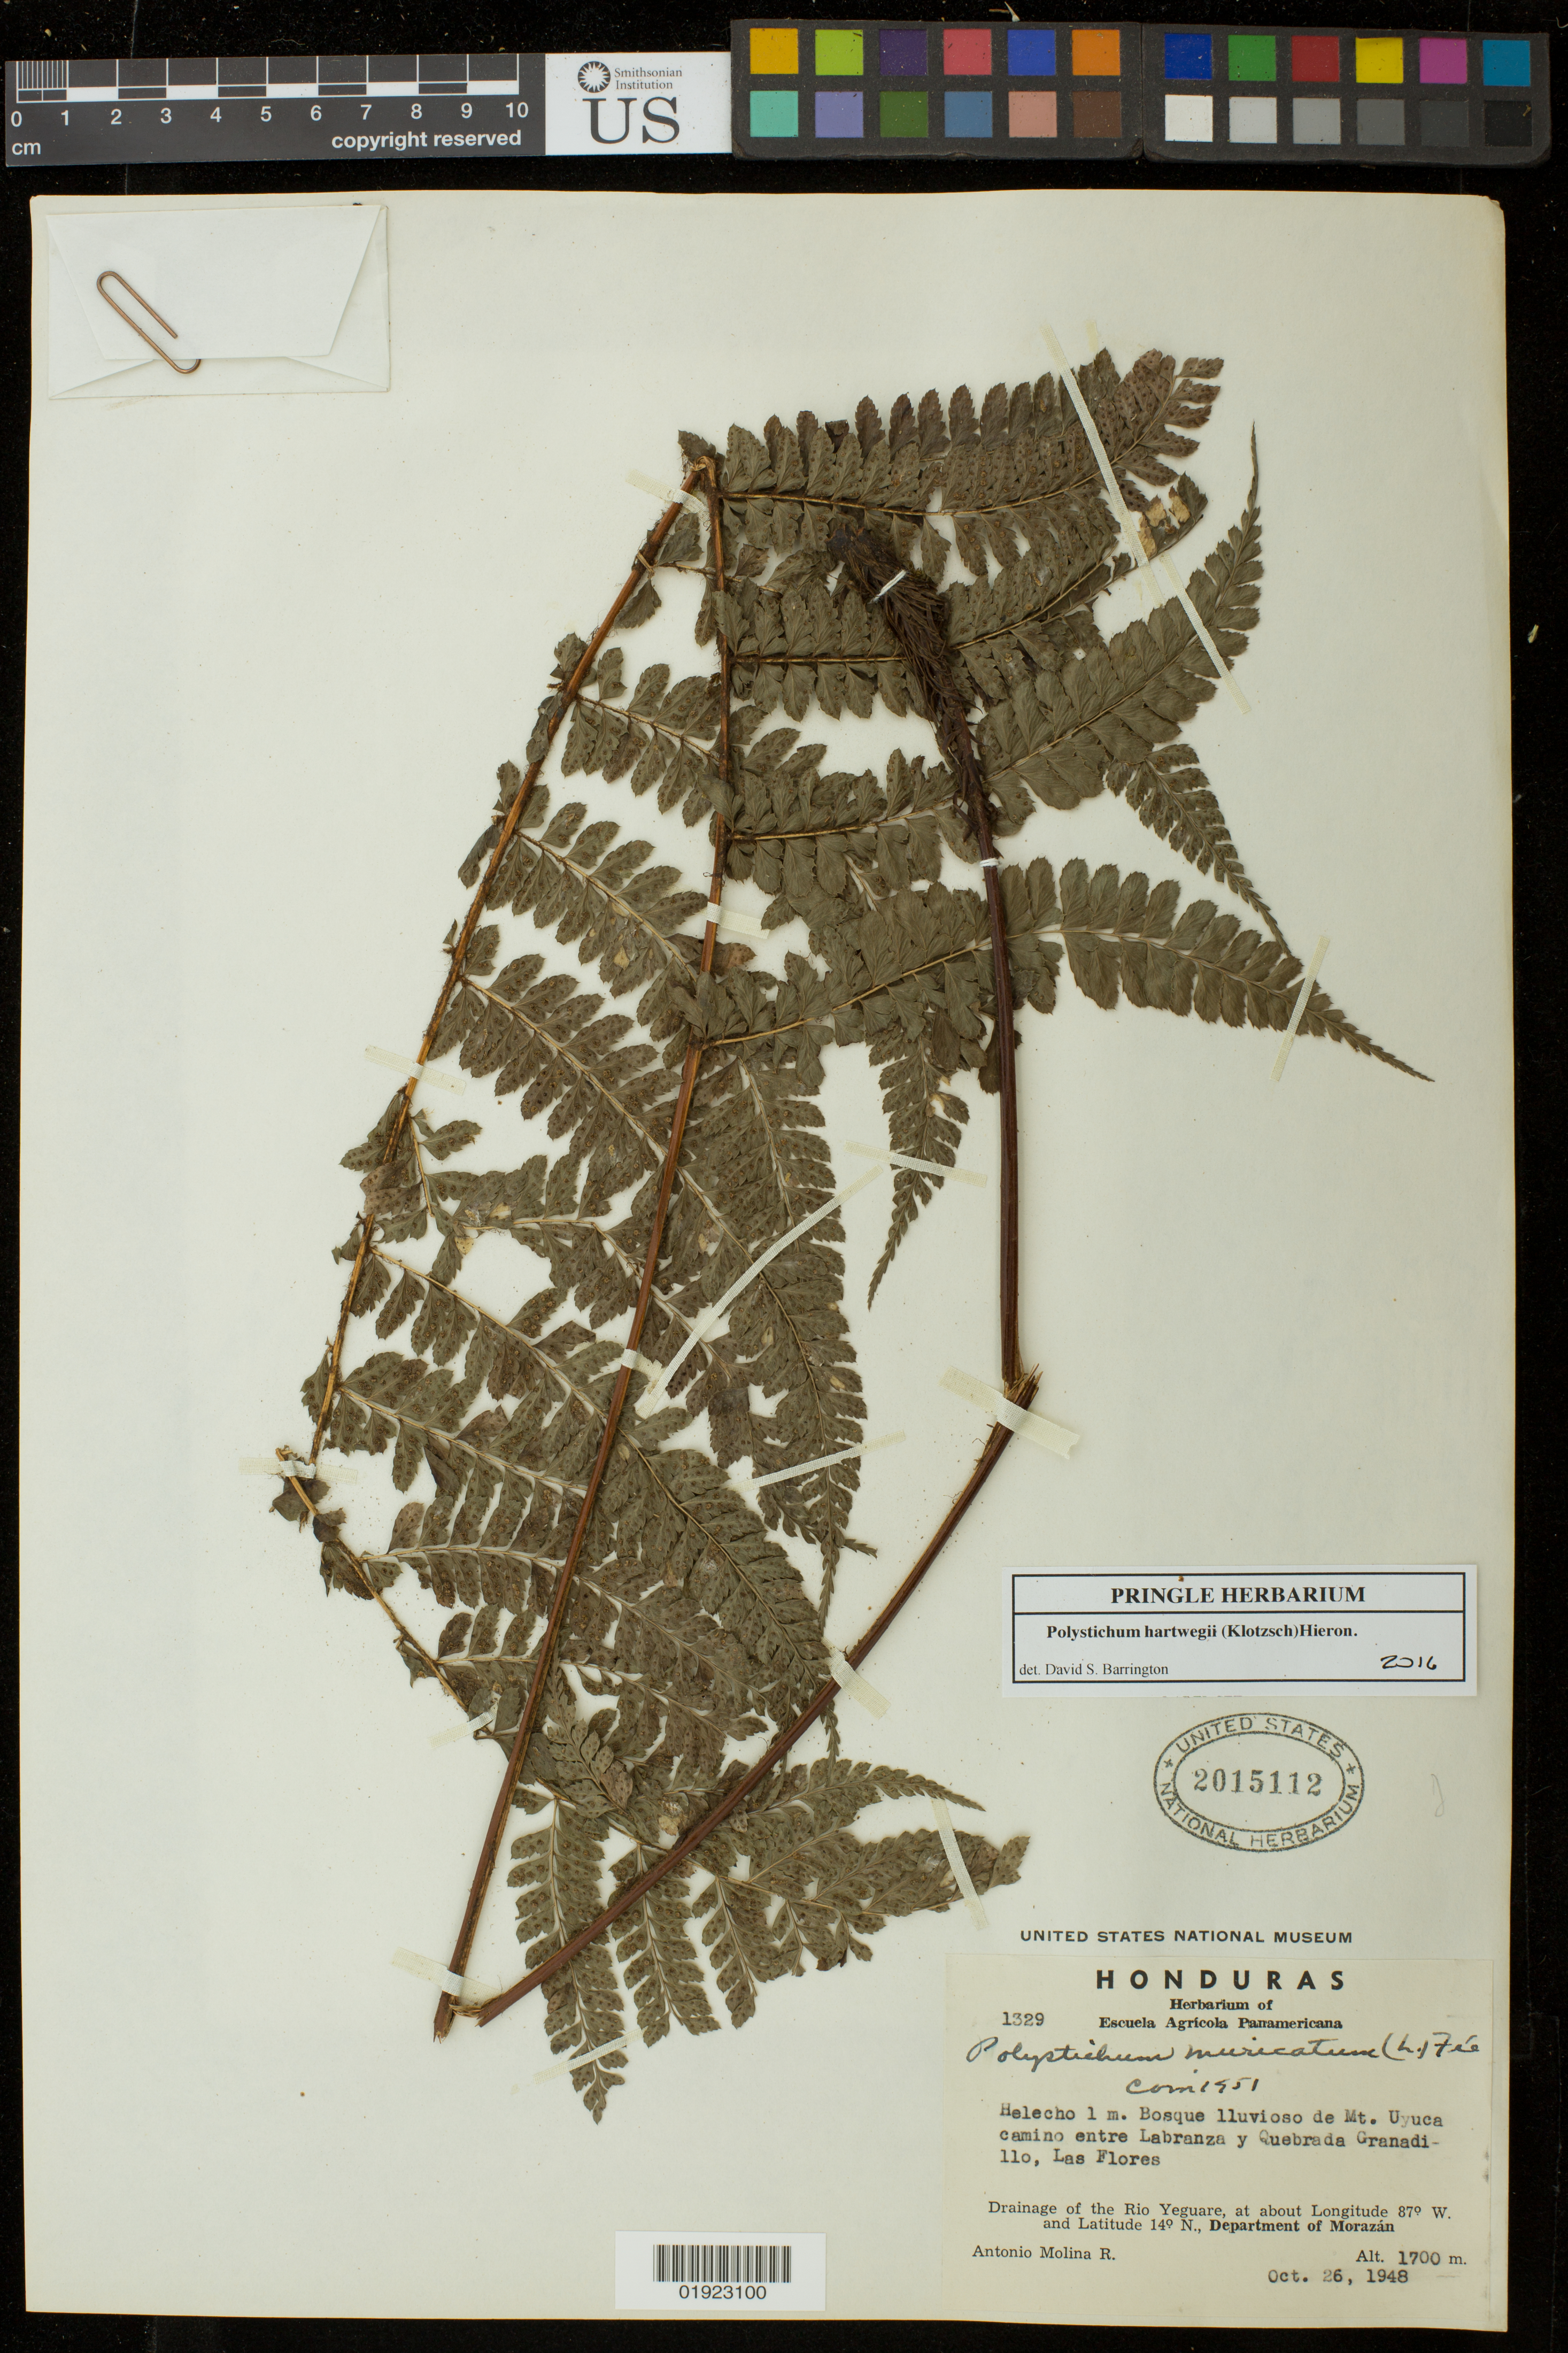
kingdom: Plantae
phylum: Tracheophyta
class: Polypodiopsida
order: Polypodiales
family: Dryopteridaceae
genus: Polystichum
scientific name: Polystichum hartwegii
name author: (Klotzsch) Hieron.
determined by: Barrington, D. S., Curator (VT), University of Vermont (UNITED STATES)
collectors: A. Molina R.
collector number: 1329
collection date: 1948-10-26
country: Honduras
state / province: Fco. Morazán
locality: Mt. Uyuca camino entre Labrazan y Quebrada Granadillo, Las Flores. Drainage of the Rio Yeguare.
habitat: Bosque lluvioso.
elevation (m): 1700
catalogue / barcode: US 2015112